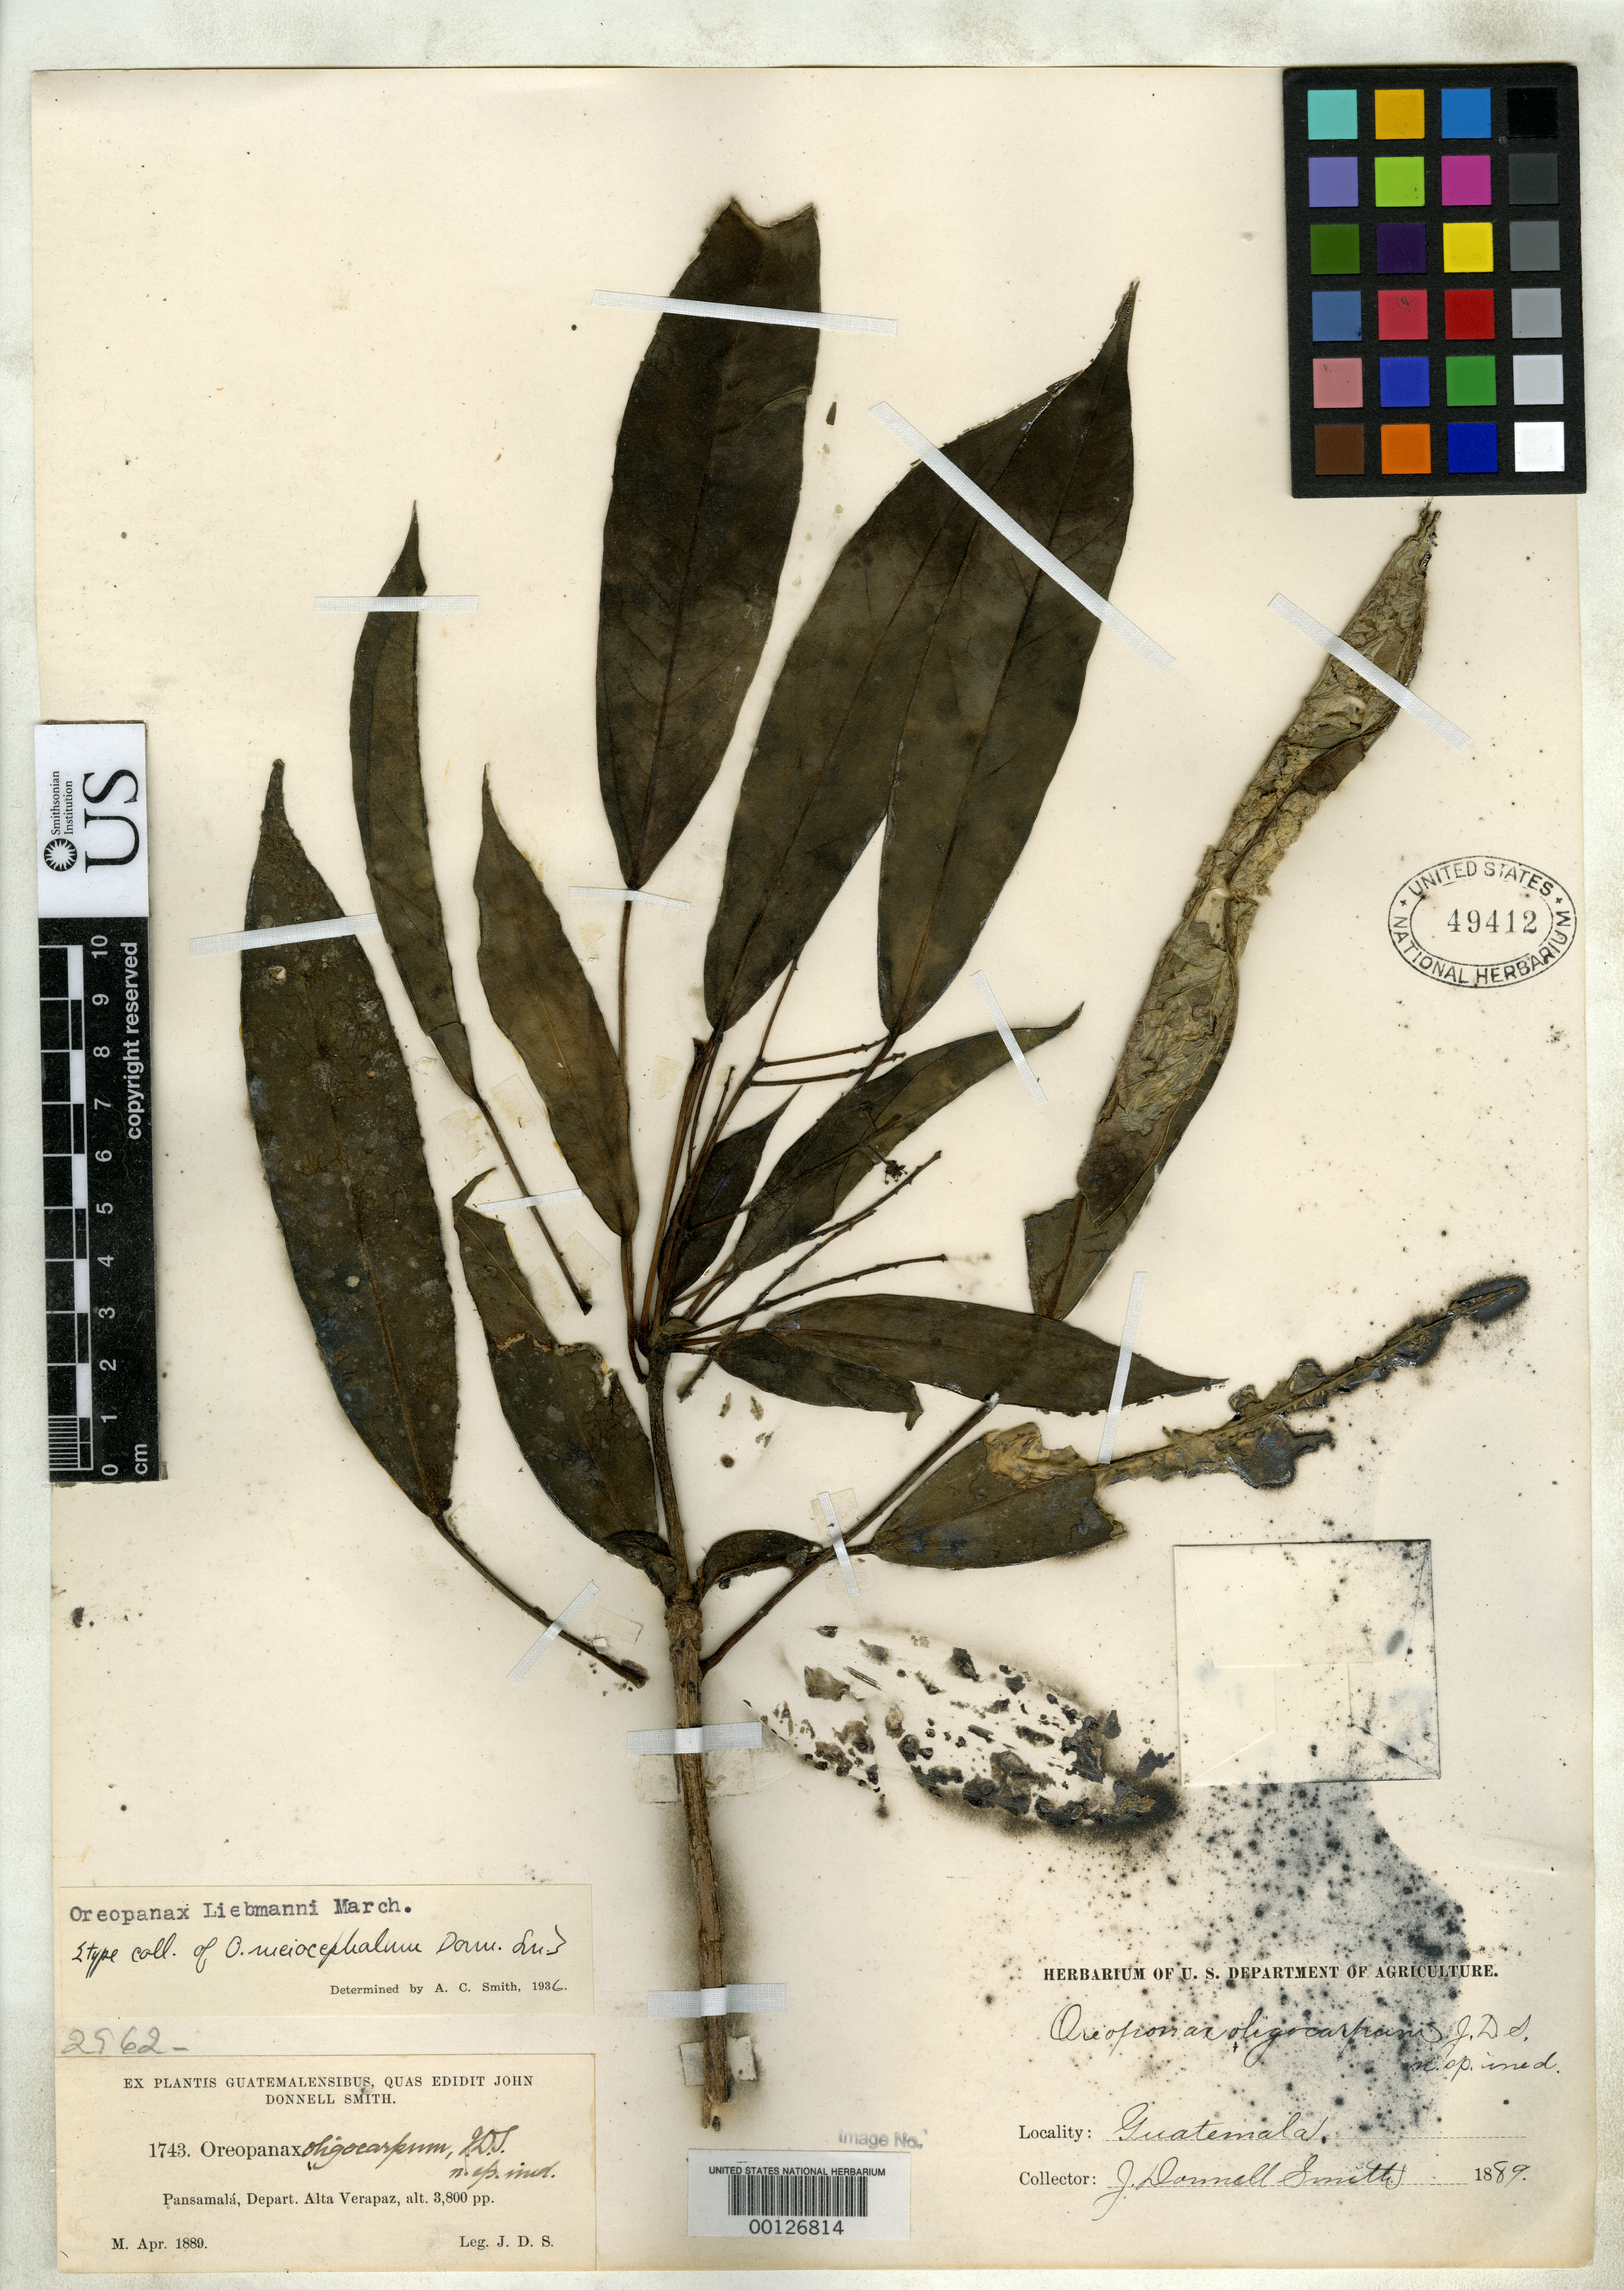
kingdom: Plantae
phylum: Tracheophyta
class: Magnoliopsida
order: Apiales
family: Araliaceae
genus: Oreopanax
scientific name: Oreopanax oligocarpus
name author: Donn. Sm.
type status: Isotype; Syntype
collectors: J. Donnell Smith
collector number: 1743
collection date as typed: Apr 1889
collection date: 1889-04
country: Guatemala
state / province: Alta Verapaz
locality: Pansamalá, Depart. Alta Verapaz.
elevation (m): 1158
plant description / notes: One of two syntypes of Oreopanax oligocarpum Donn. Sm., this one (Donnell Smith 1743) later excluded as the type of the new species O. meiocarpum Donn. Sm.; Also an isotype of Oreopanax meiocephalum Donn. Sm.; One of two syntypes of Oreopanax oligocarpum Donn. Sm., this one (Donnell Smith 1743) later excluded as the type of the new species O. meiocarpum Donn. Sm.; Also a syntype of Oreopanax oligocarpum Donn. Sm.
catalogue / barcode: US 49412